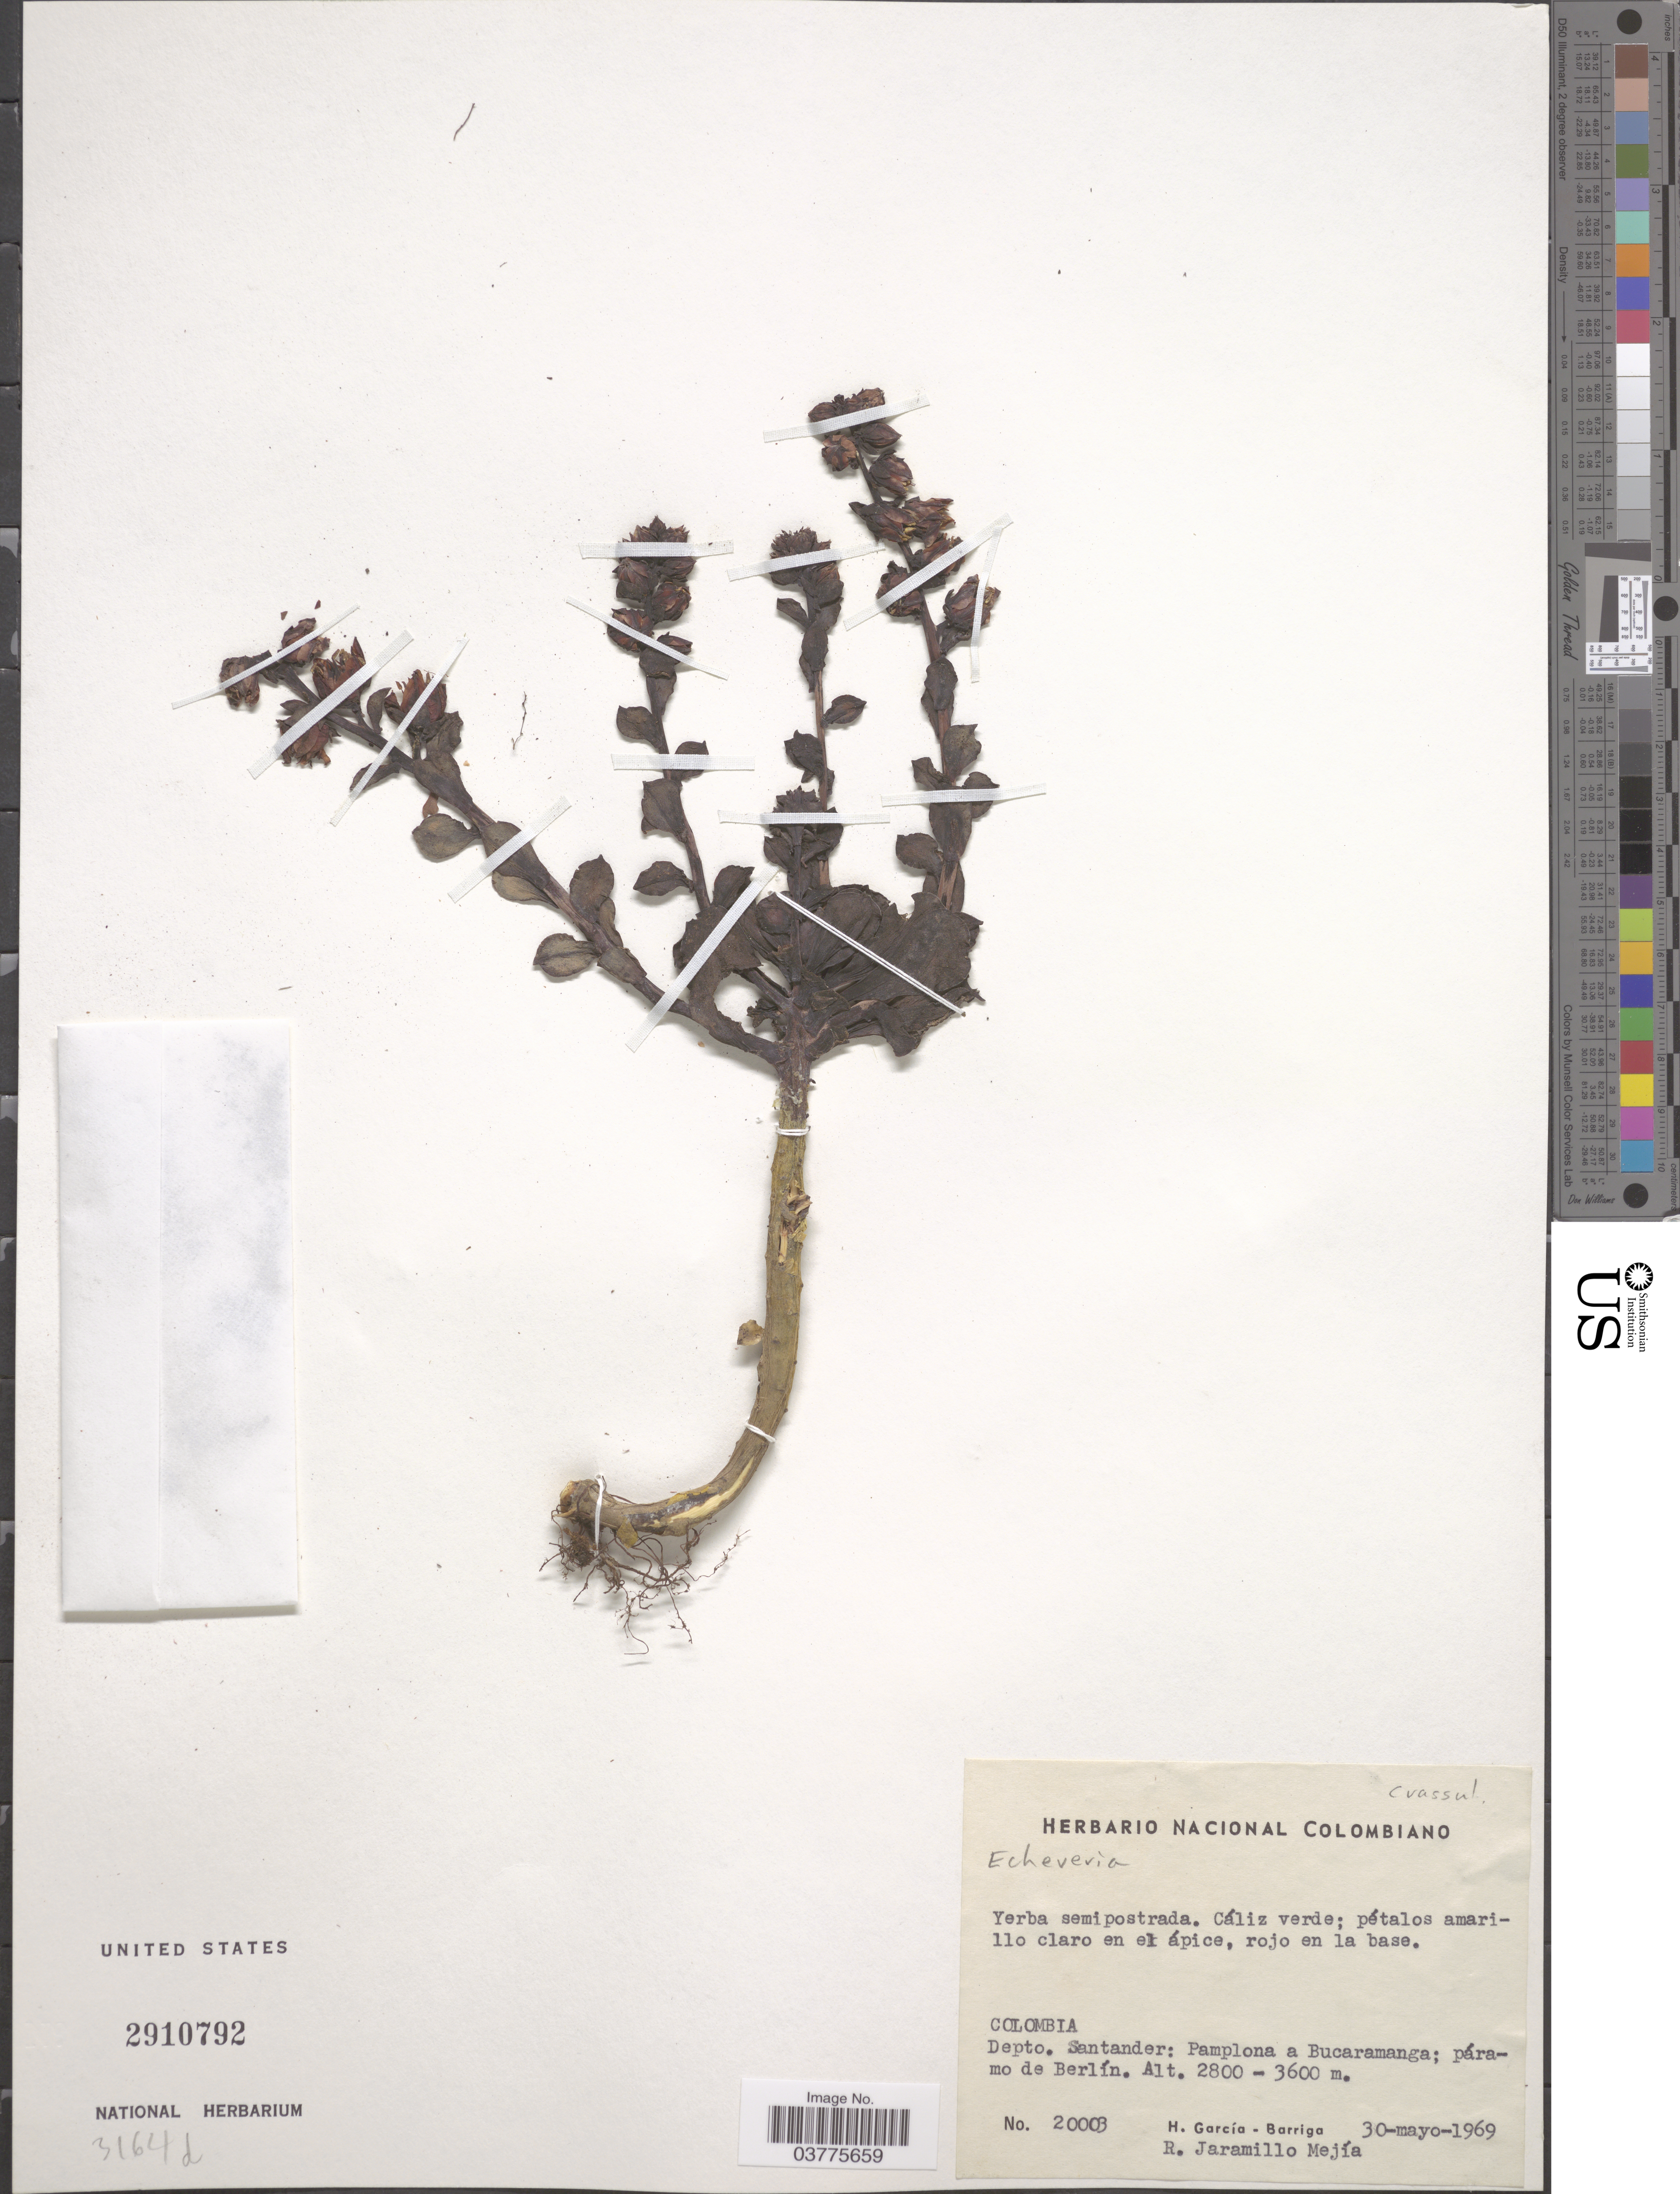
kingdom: Plantae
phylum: Tracheophyta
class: Magnoliopsida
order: Saxifragales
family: Crassulaceae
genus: Echeveria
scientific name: Echeveria sp.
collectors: H. García Barriga & R. Jaramillo M.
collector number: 20003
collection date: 1969-05-30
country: Colombia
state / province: Santander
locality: Depto. Santander: Pamplona a Bucaramanga; páramo de Berlín.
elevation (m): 2800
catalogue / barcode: US 2910792